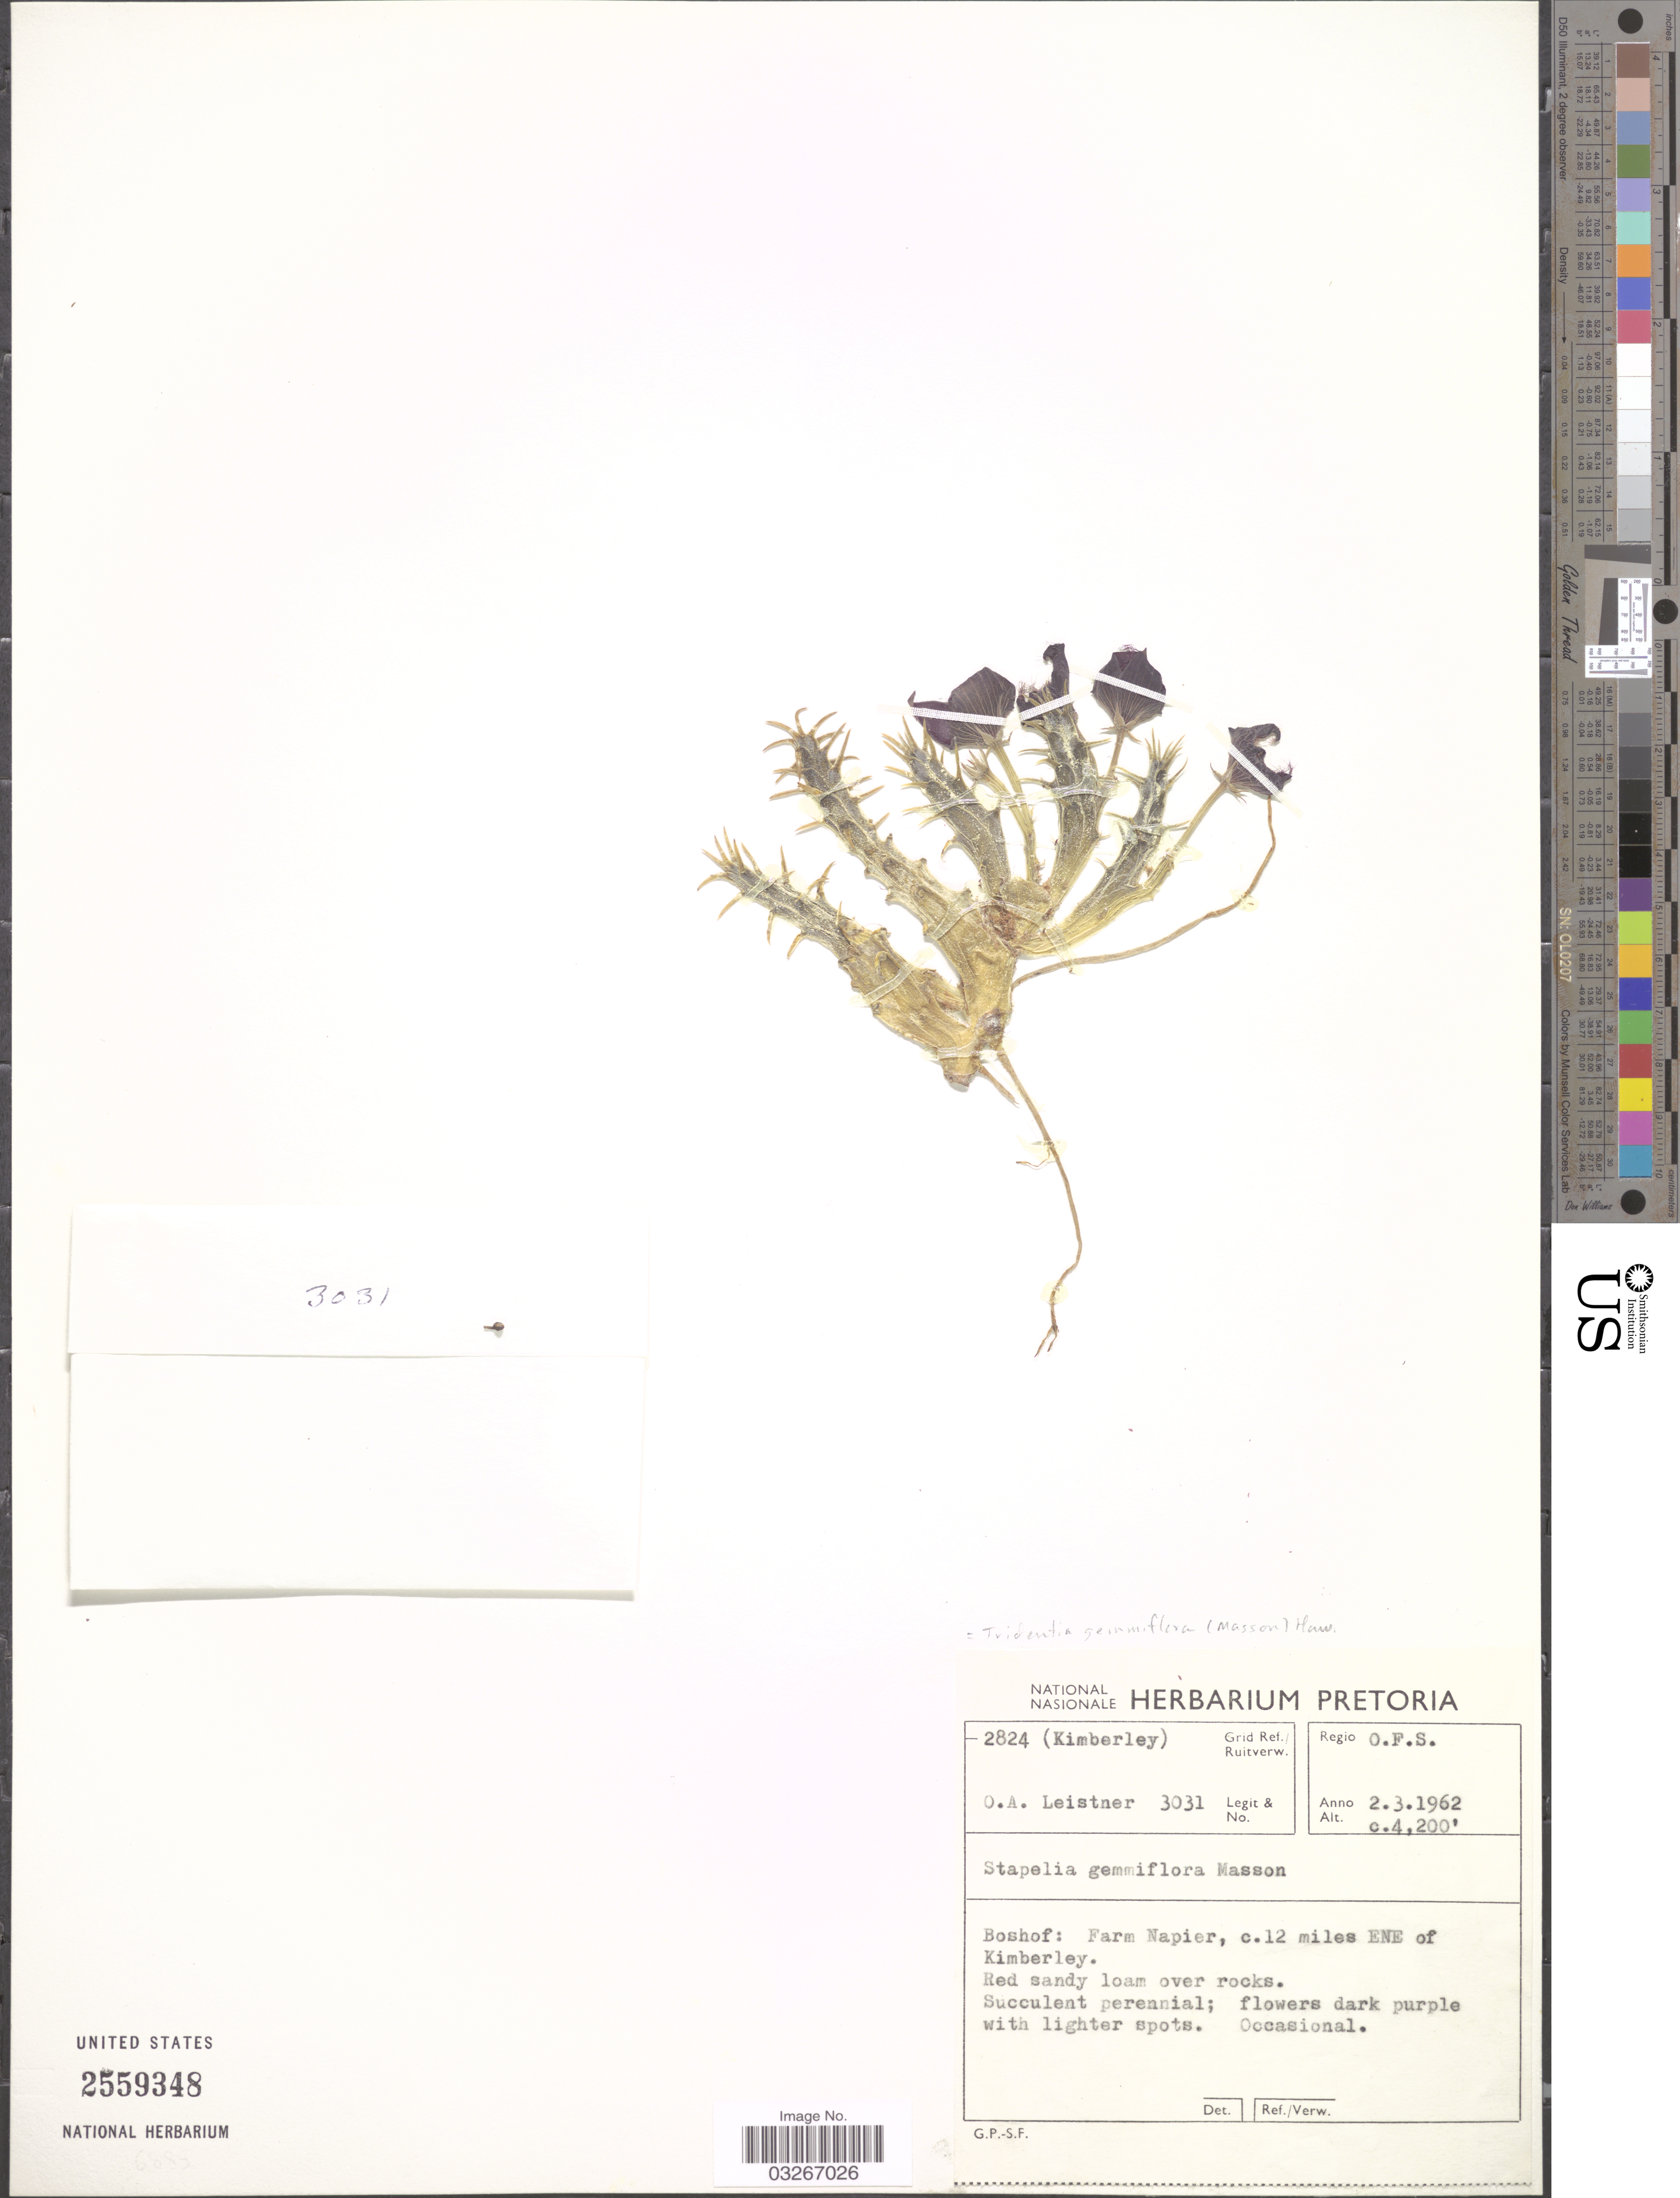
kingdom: Plantae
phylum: Tracheophyta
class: Magnoliopsida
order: Gentianales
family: Apocynaceae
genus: Tridentea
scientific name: Tridentea gemmiflora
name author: (Masson) Haw.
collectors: O. A. Leistner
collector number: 3031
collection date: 1962-03-02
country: South Africa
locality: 2824 (Kimberley) Grid Ref./Ruitverw. Regio O. F. S. Boshof: Farm Napier, c. 12 miles ENE of Kimberley.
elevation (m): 1280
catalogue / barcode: US 2559348